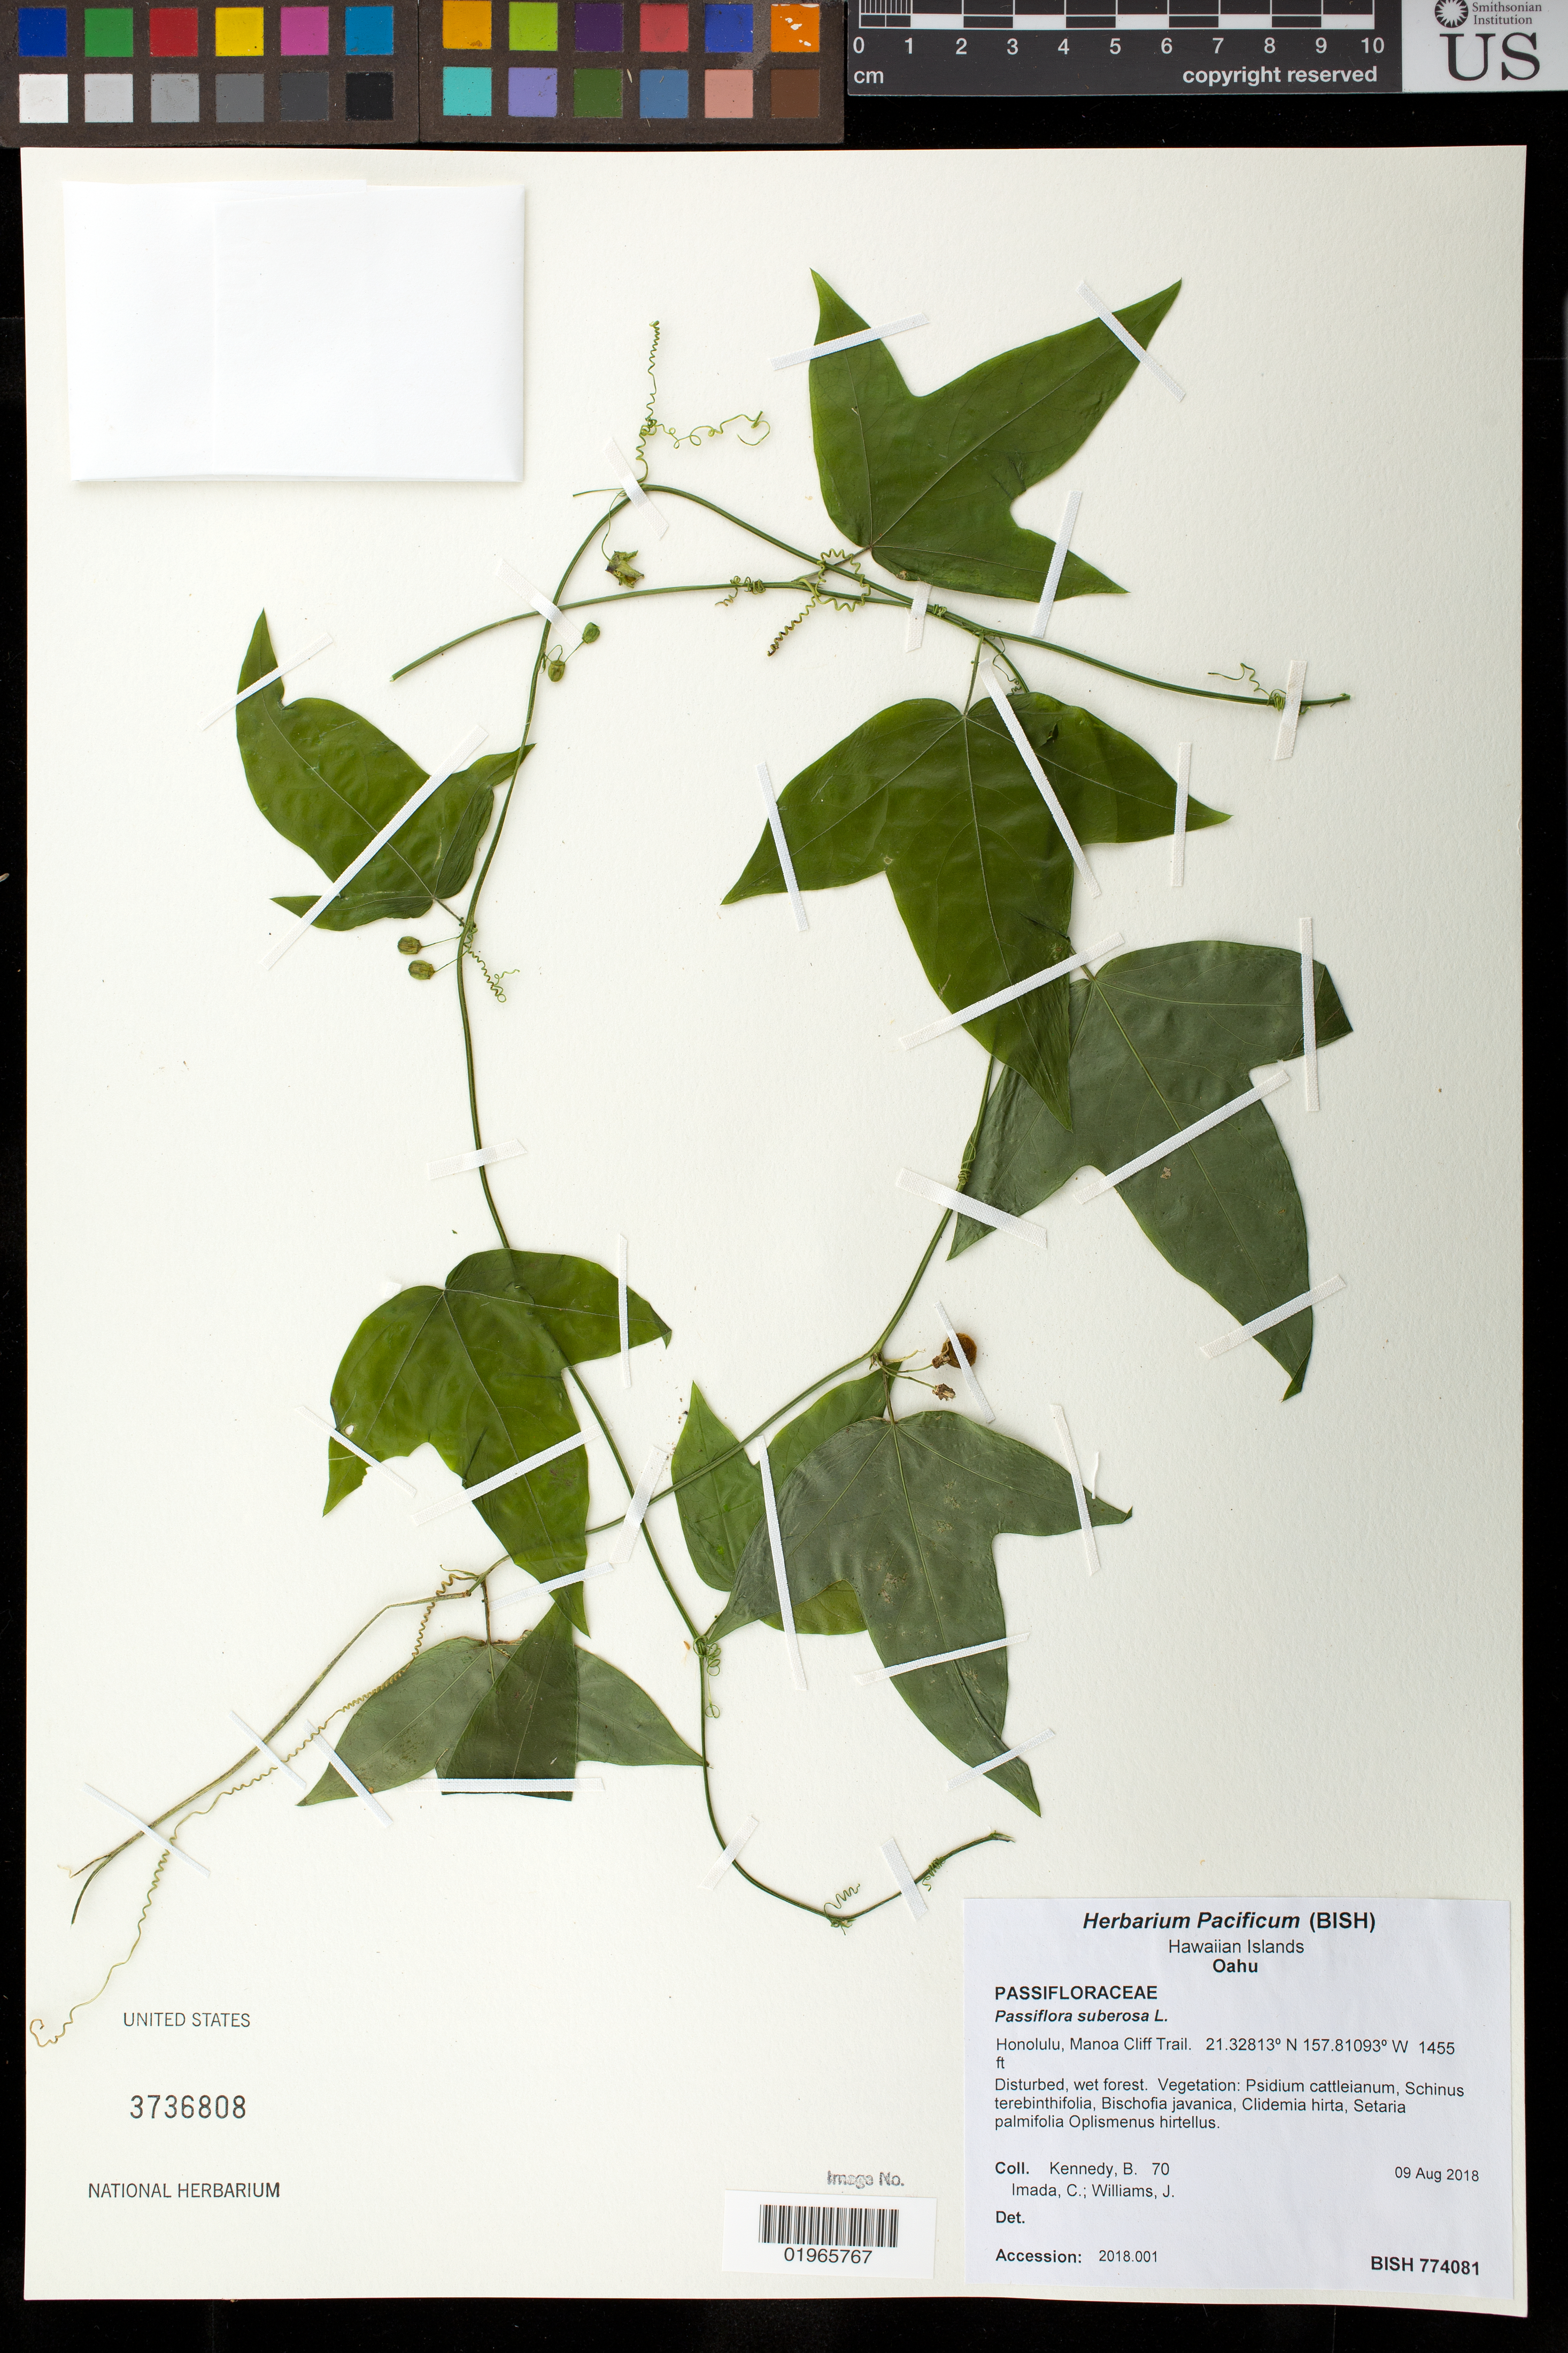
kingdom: Plantae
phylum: Tracheophyta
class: Magnoliopsida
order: Malpighiales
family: Passifloraceae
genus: Passiflora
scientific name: Passiflora suberosa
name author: L.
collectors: B. Kennedy, C. Imada & J. Williams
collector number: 70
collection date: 2018-08-09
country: United States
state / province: Hawaii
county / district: Honolulu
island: Oahu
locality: Honolulu, Manoa Cliff Trail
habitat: Disturbed, wet forest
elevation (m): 443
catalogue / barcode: US 3736808